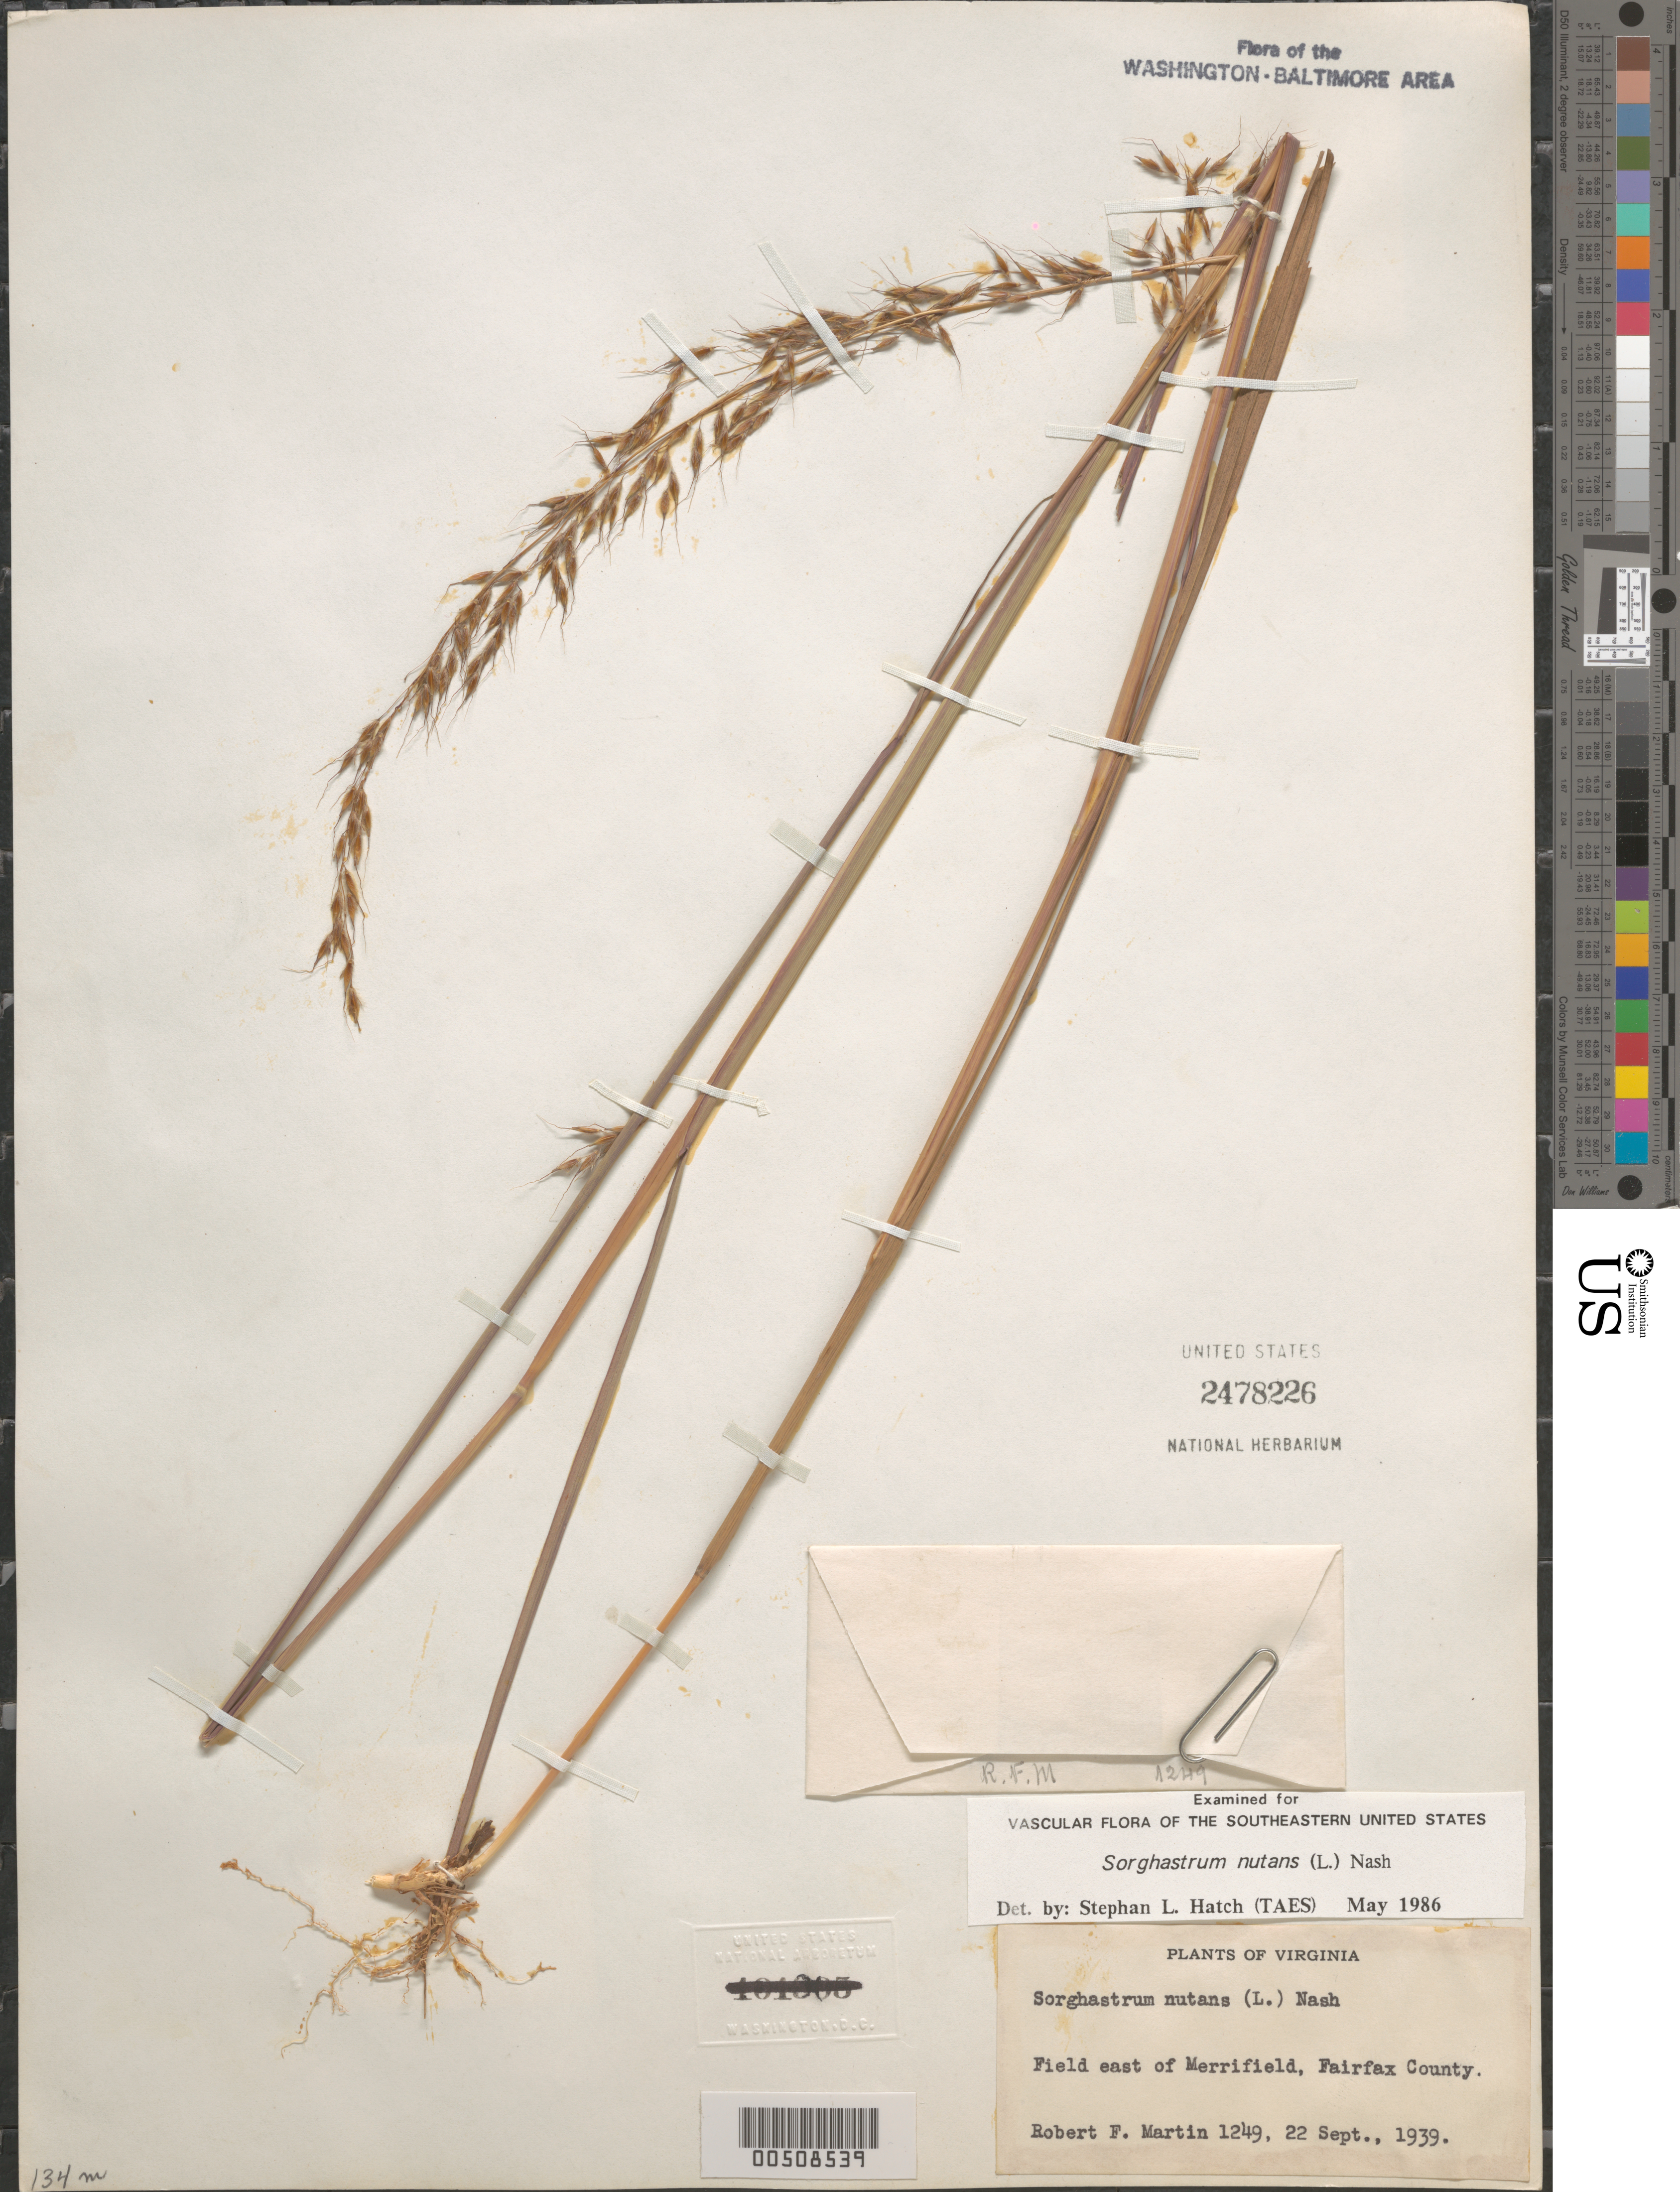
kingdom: Plantae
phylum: Tracheophyta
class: Liliopsida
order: Poales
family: Poaceae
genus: Sorghastrum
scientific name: Sorghastrum nutans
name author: (L.) Nash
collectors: R. F. Martin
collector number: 1249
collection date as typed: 22 Sep 1939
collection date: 1939-09-22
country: United States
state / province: Virginia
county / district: Fairfax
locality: E of Merrifield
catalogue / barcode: US 2478226